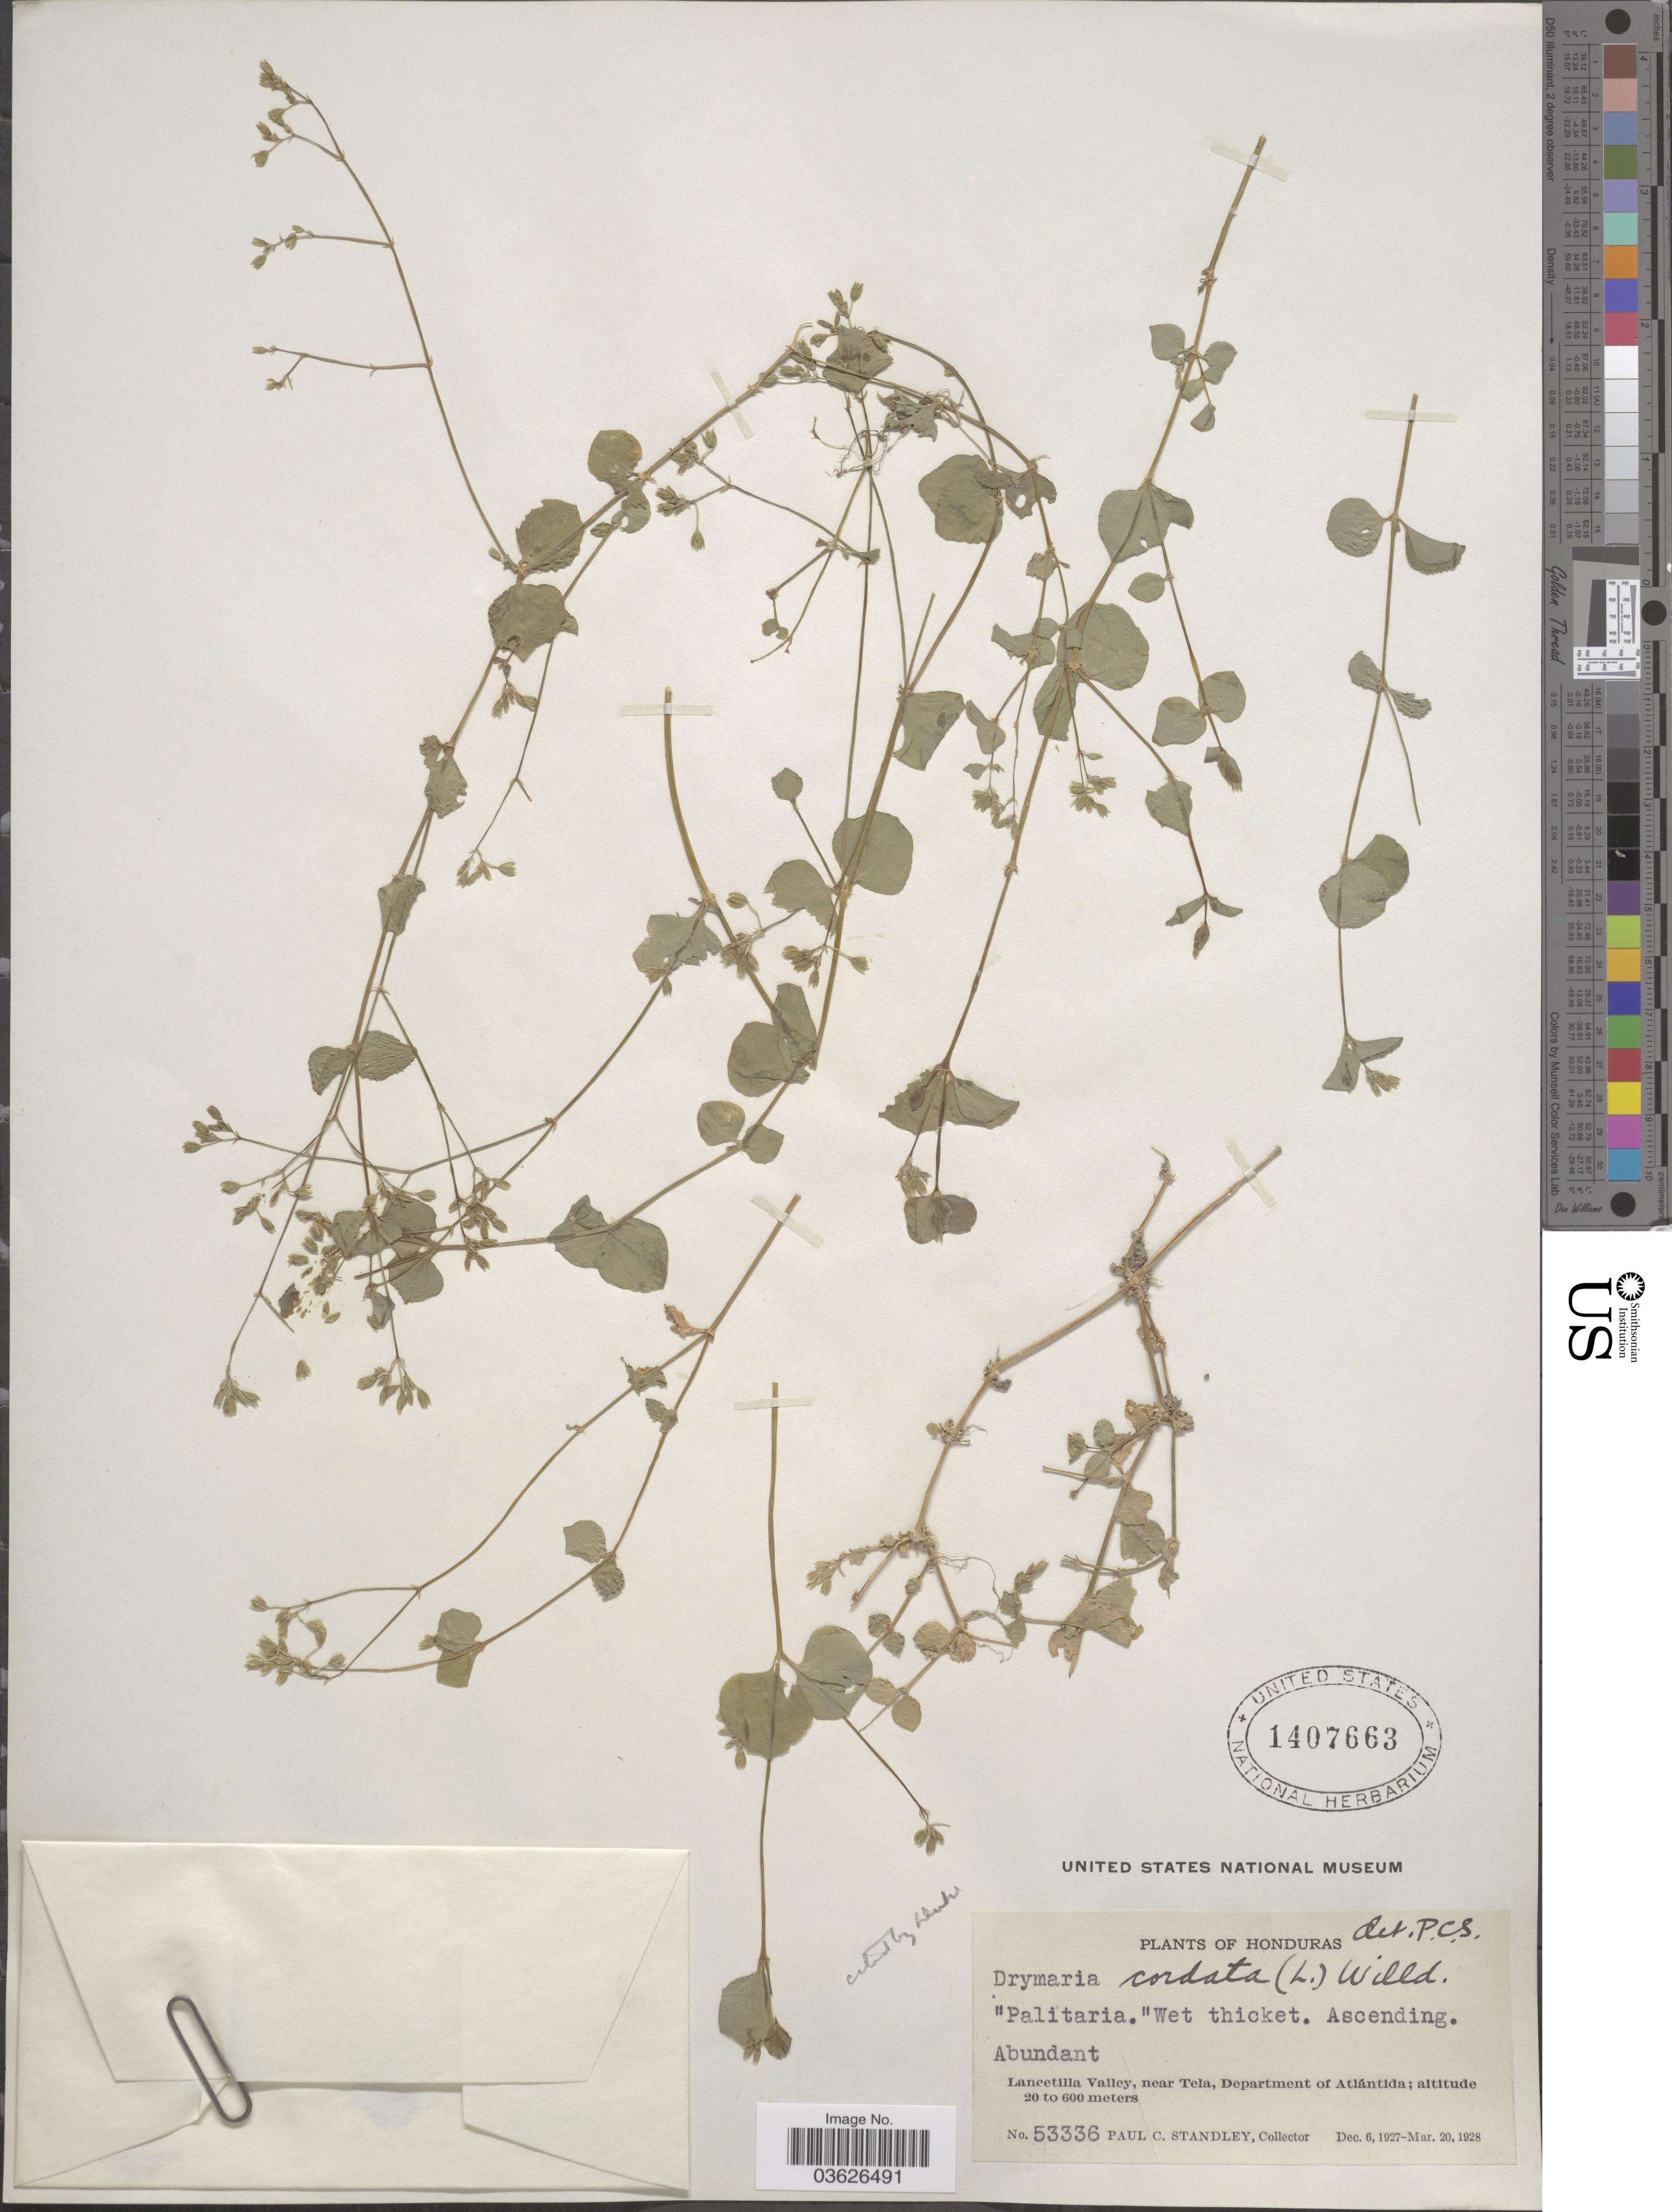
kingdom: Plantae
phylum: Tracheophyta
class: Magnoliopsida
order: Caryophyllales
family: Caryophyllaceae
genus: Drymaria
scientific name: Drymaria cordata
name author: (L.) Willd. ex Schult.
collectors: P. C. Standley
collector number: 53336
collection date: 1927-12-06/1928-03-20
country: Honduras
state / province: Atlantida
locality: Lancetilla Valley, near Tela, Department of Atlántida.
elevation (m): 20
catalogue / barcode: US 1407663